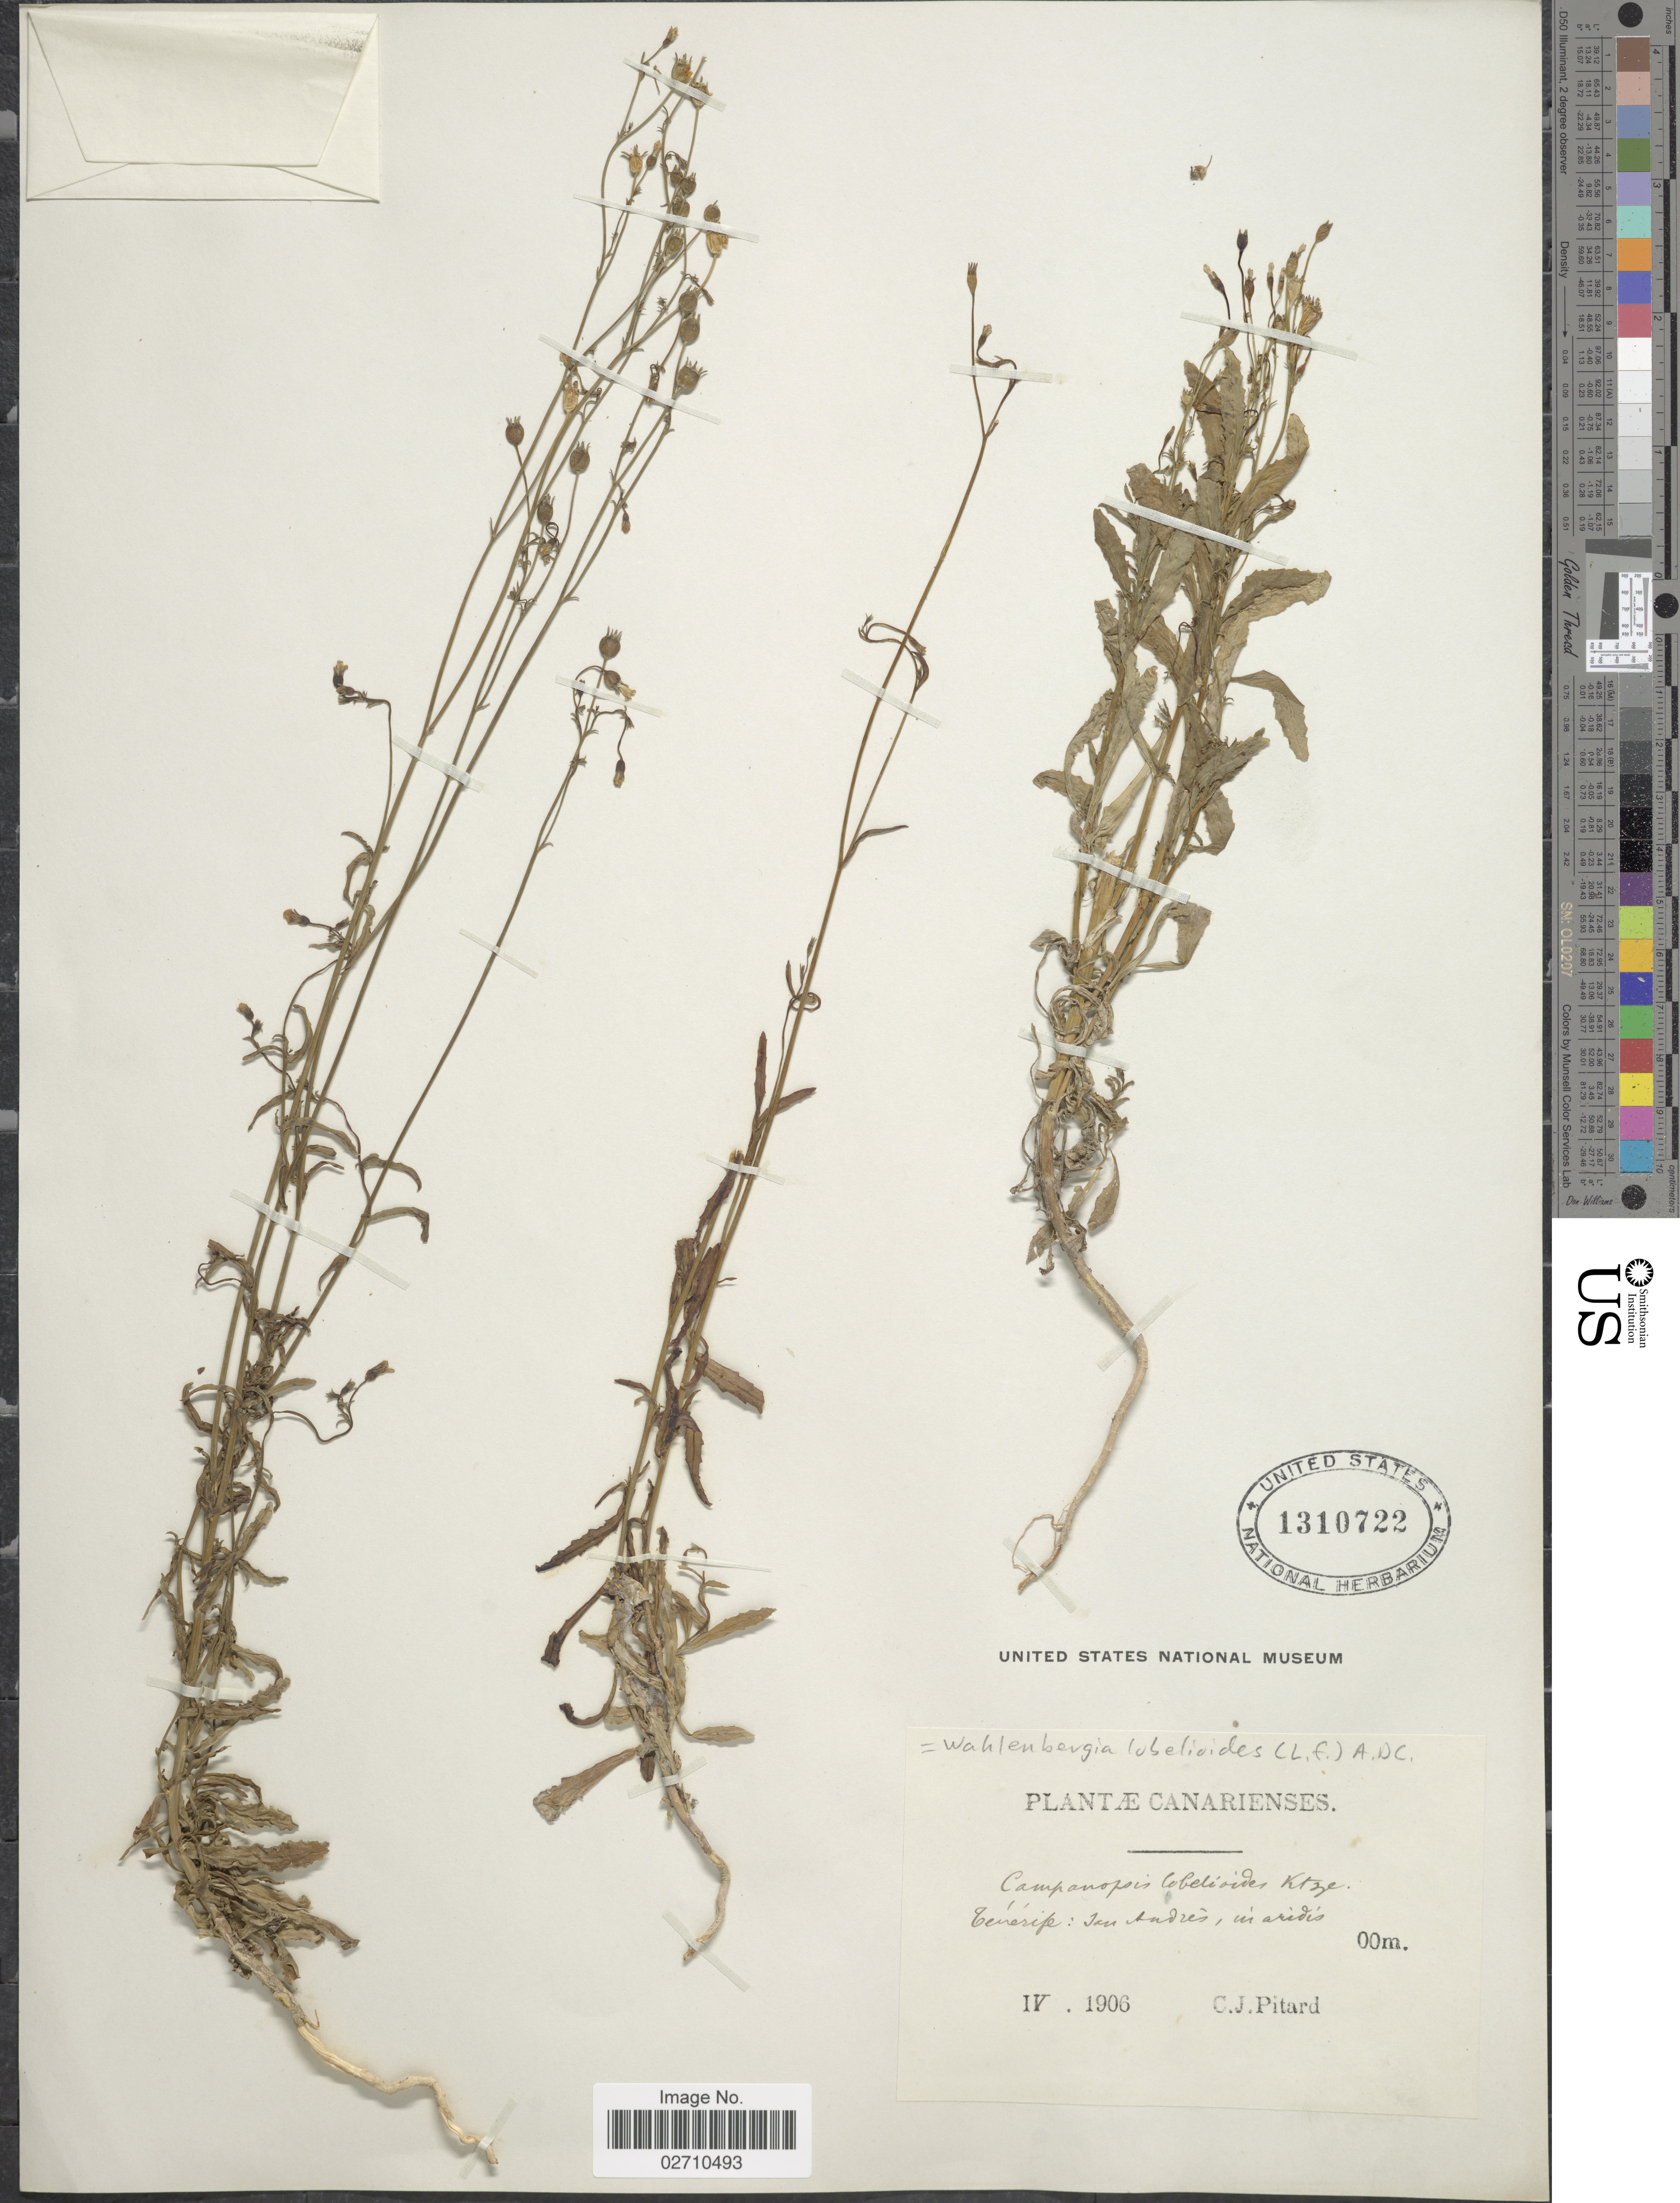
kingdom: Plantae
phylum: Tracheophyta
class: Magnoliopsida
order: Asterales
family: Campanulaceae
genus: Wahlenbergia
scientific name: Wahlenbergia lobelioides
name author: (L. f.) Link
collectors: C. Pitard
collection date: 1906-04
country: Spain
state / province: Canarias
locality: Canarienses. Tenerife. San Andrés, in aridis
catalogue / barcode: US 1310722